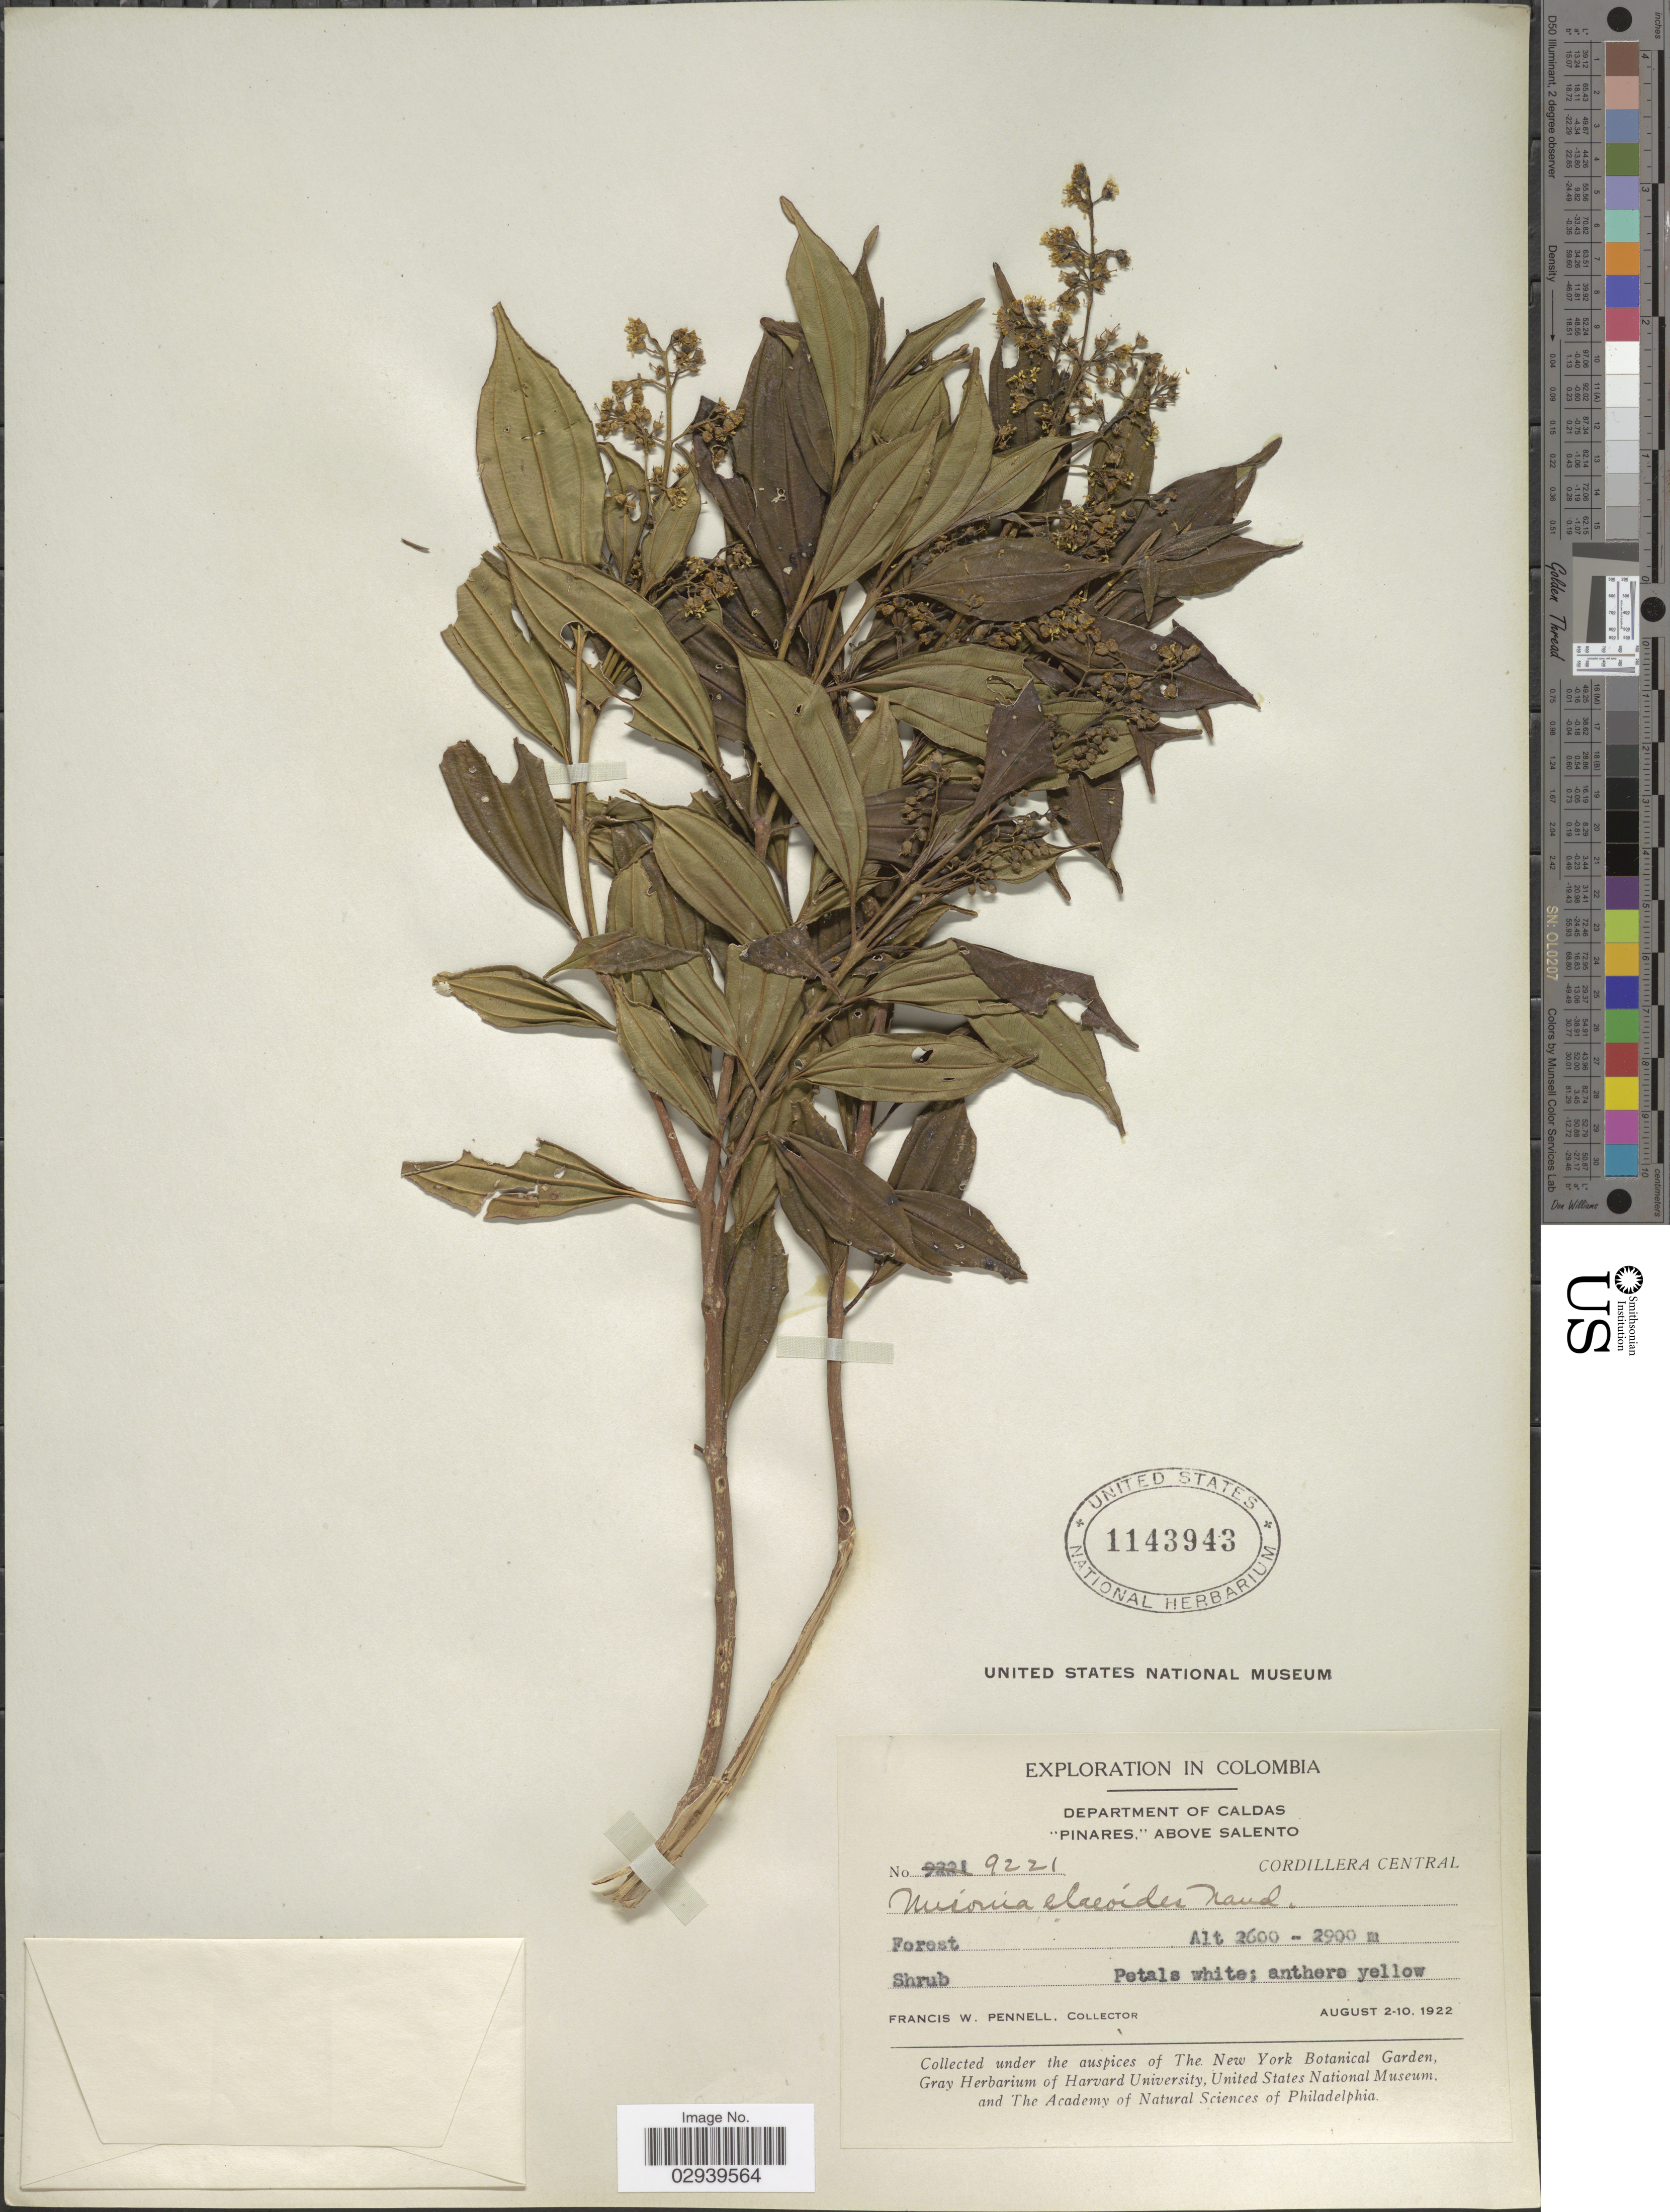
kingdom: Plantae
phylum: Tracheophyta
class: Magnoliopsida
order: Myrtales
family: Melastomataceae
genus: Miconia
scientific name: Miconia gleasoniana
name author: Wurdack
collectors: F. W. Pennell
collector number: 9221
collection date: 1922-08-02/1922-08-10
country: Colombia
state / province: Caldas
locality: Department of Caldas, "Pinares", above Salento, Cordillera Central.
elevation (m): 2600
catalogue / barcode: US 1143943